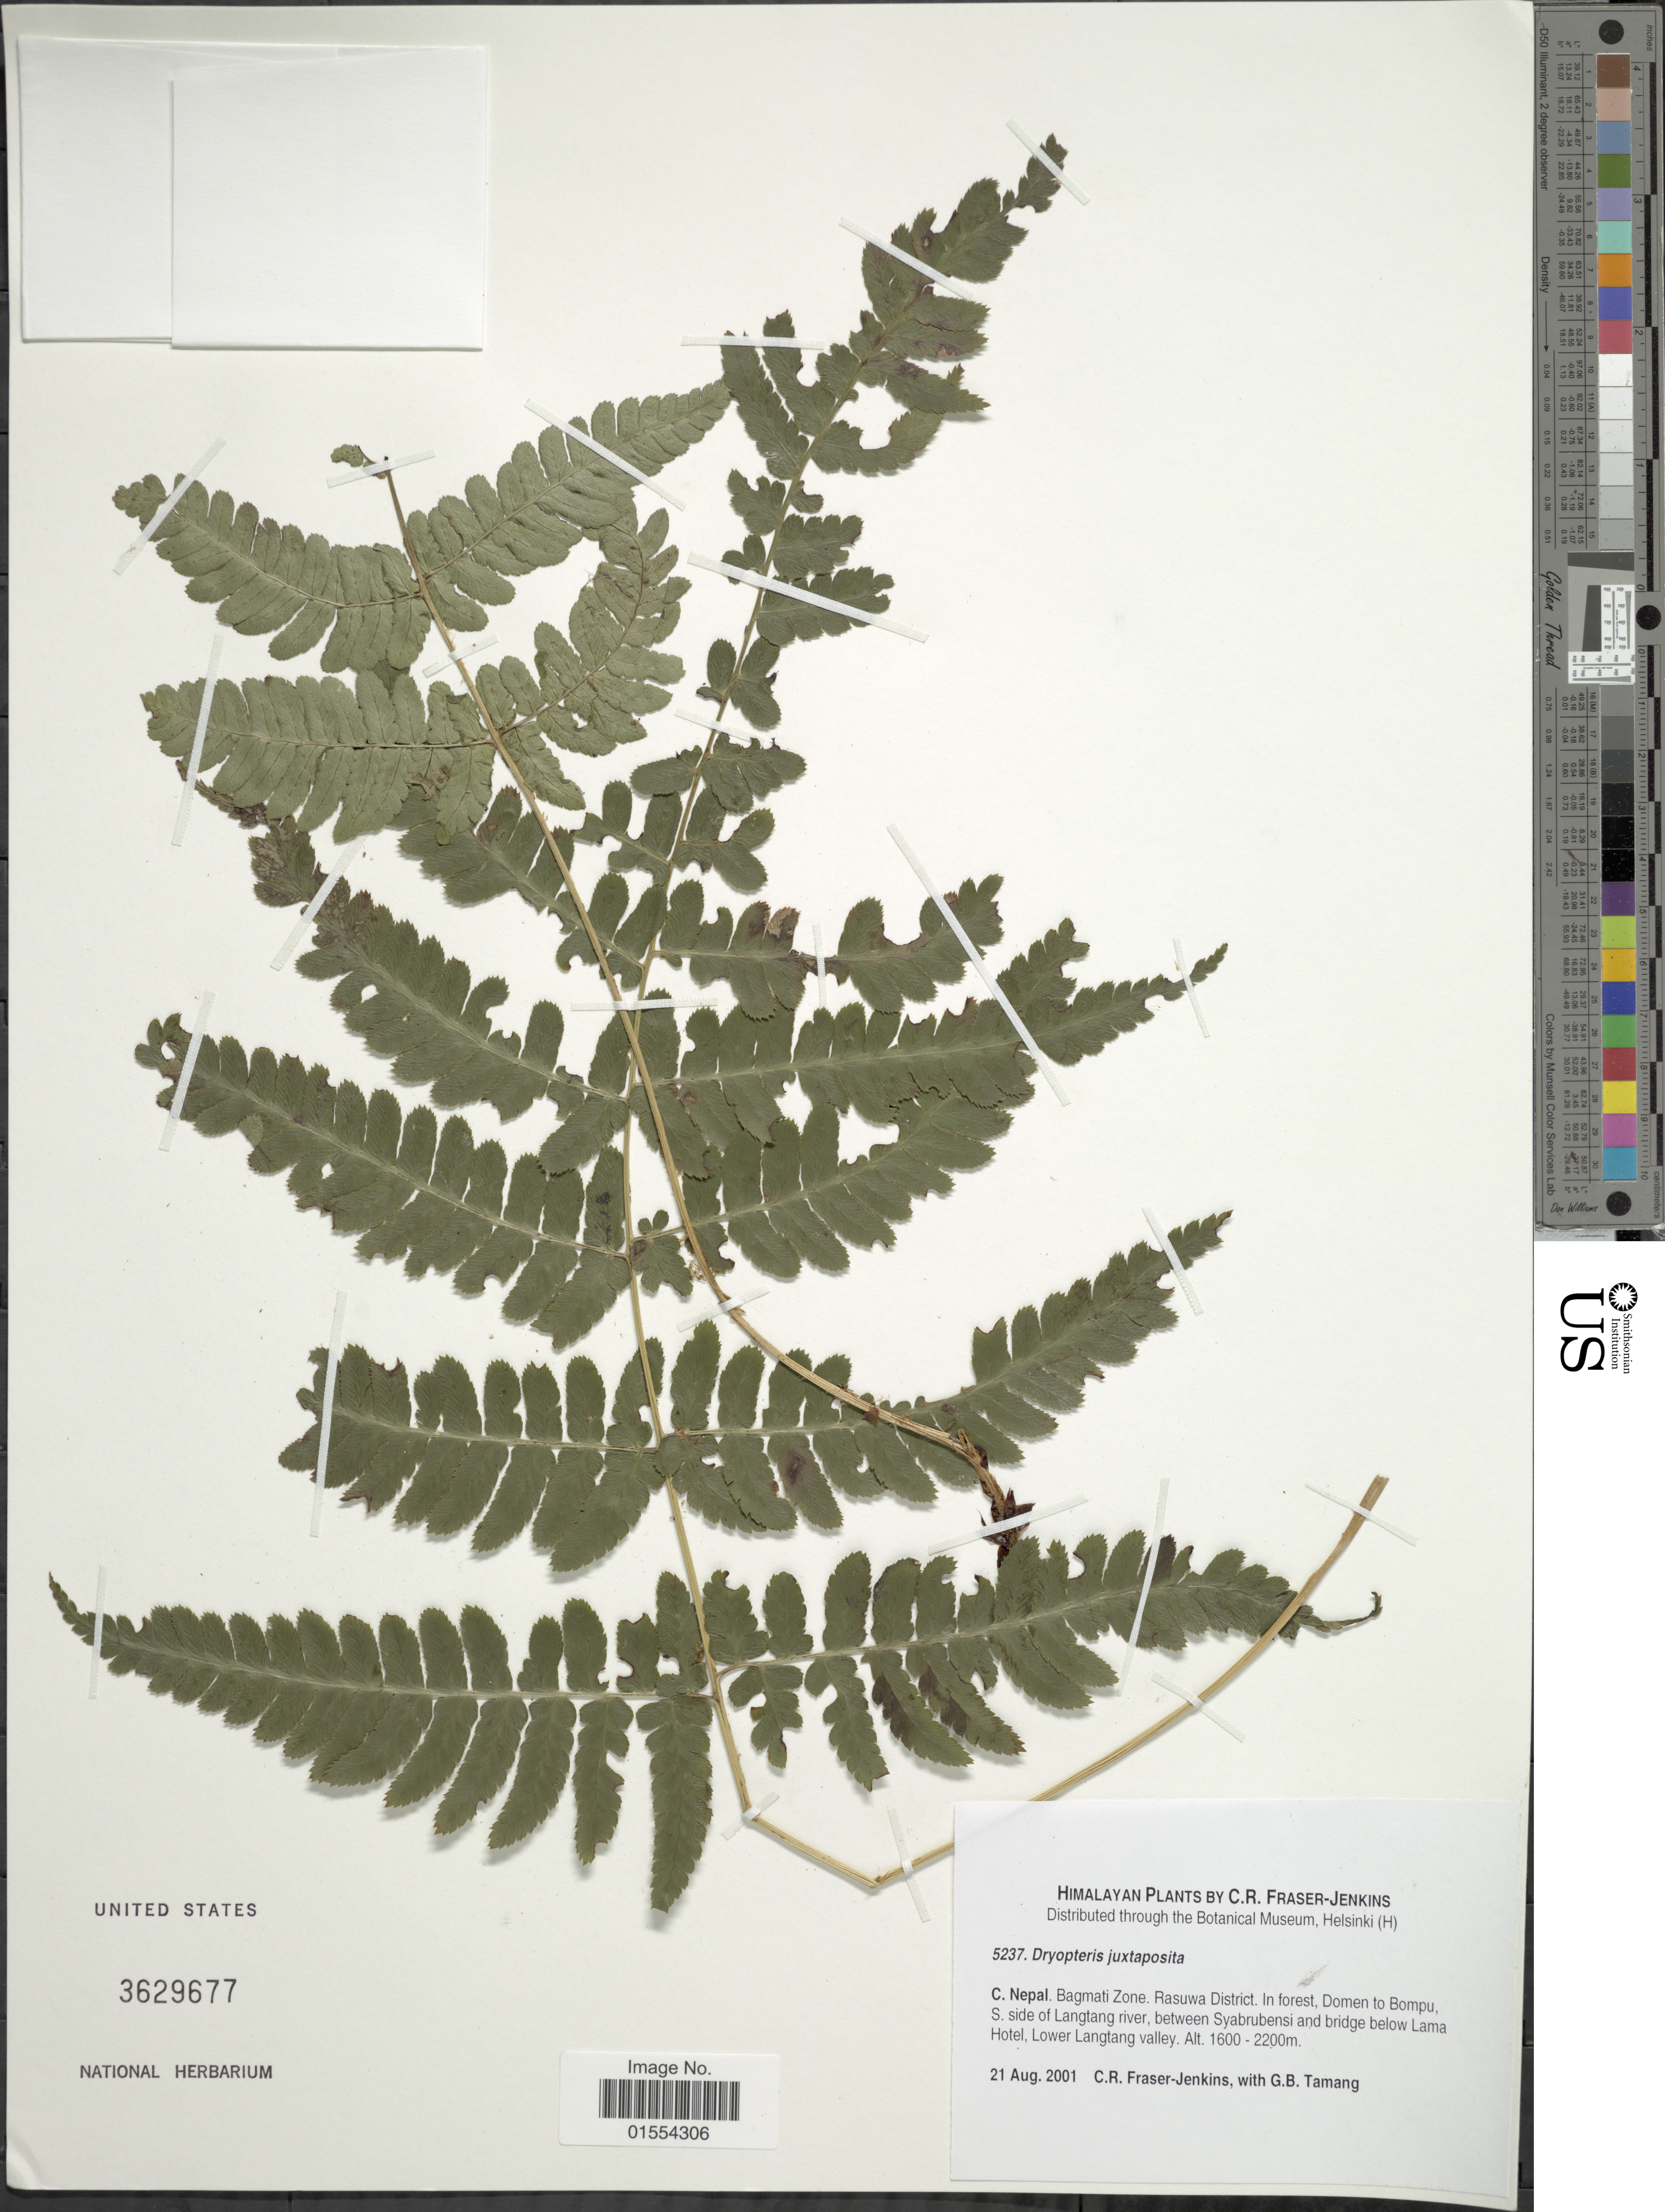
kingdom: Plantae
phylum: Tracheophyta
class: Polypodiopsida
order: Polypodiales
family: Dryopteridaceae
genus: Dryopteris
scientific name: Dryopteris juxtaposita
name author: Christ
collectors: C. R. Fraser-Jenkins & G. Tamang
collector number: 5237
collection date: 2001-08-21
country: Nepal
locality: Himalayan, C. Nepal. Bagmati Zone, Rasuwa District, Domen to Bompu S. side of Langtang river, between Sybrubensi and bridge below Lama Hotel.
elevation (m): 1600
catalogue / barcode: US 3629677